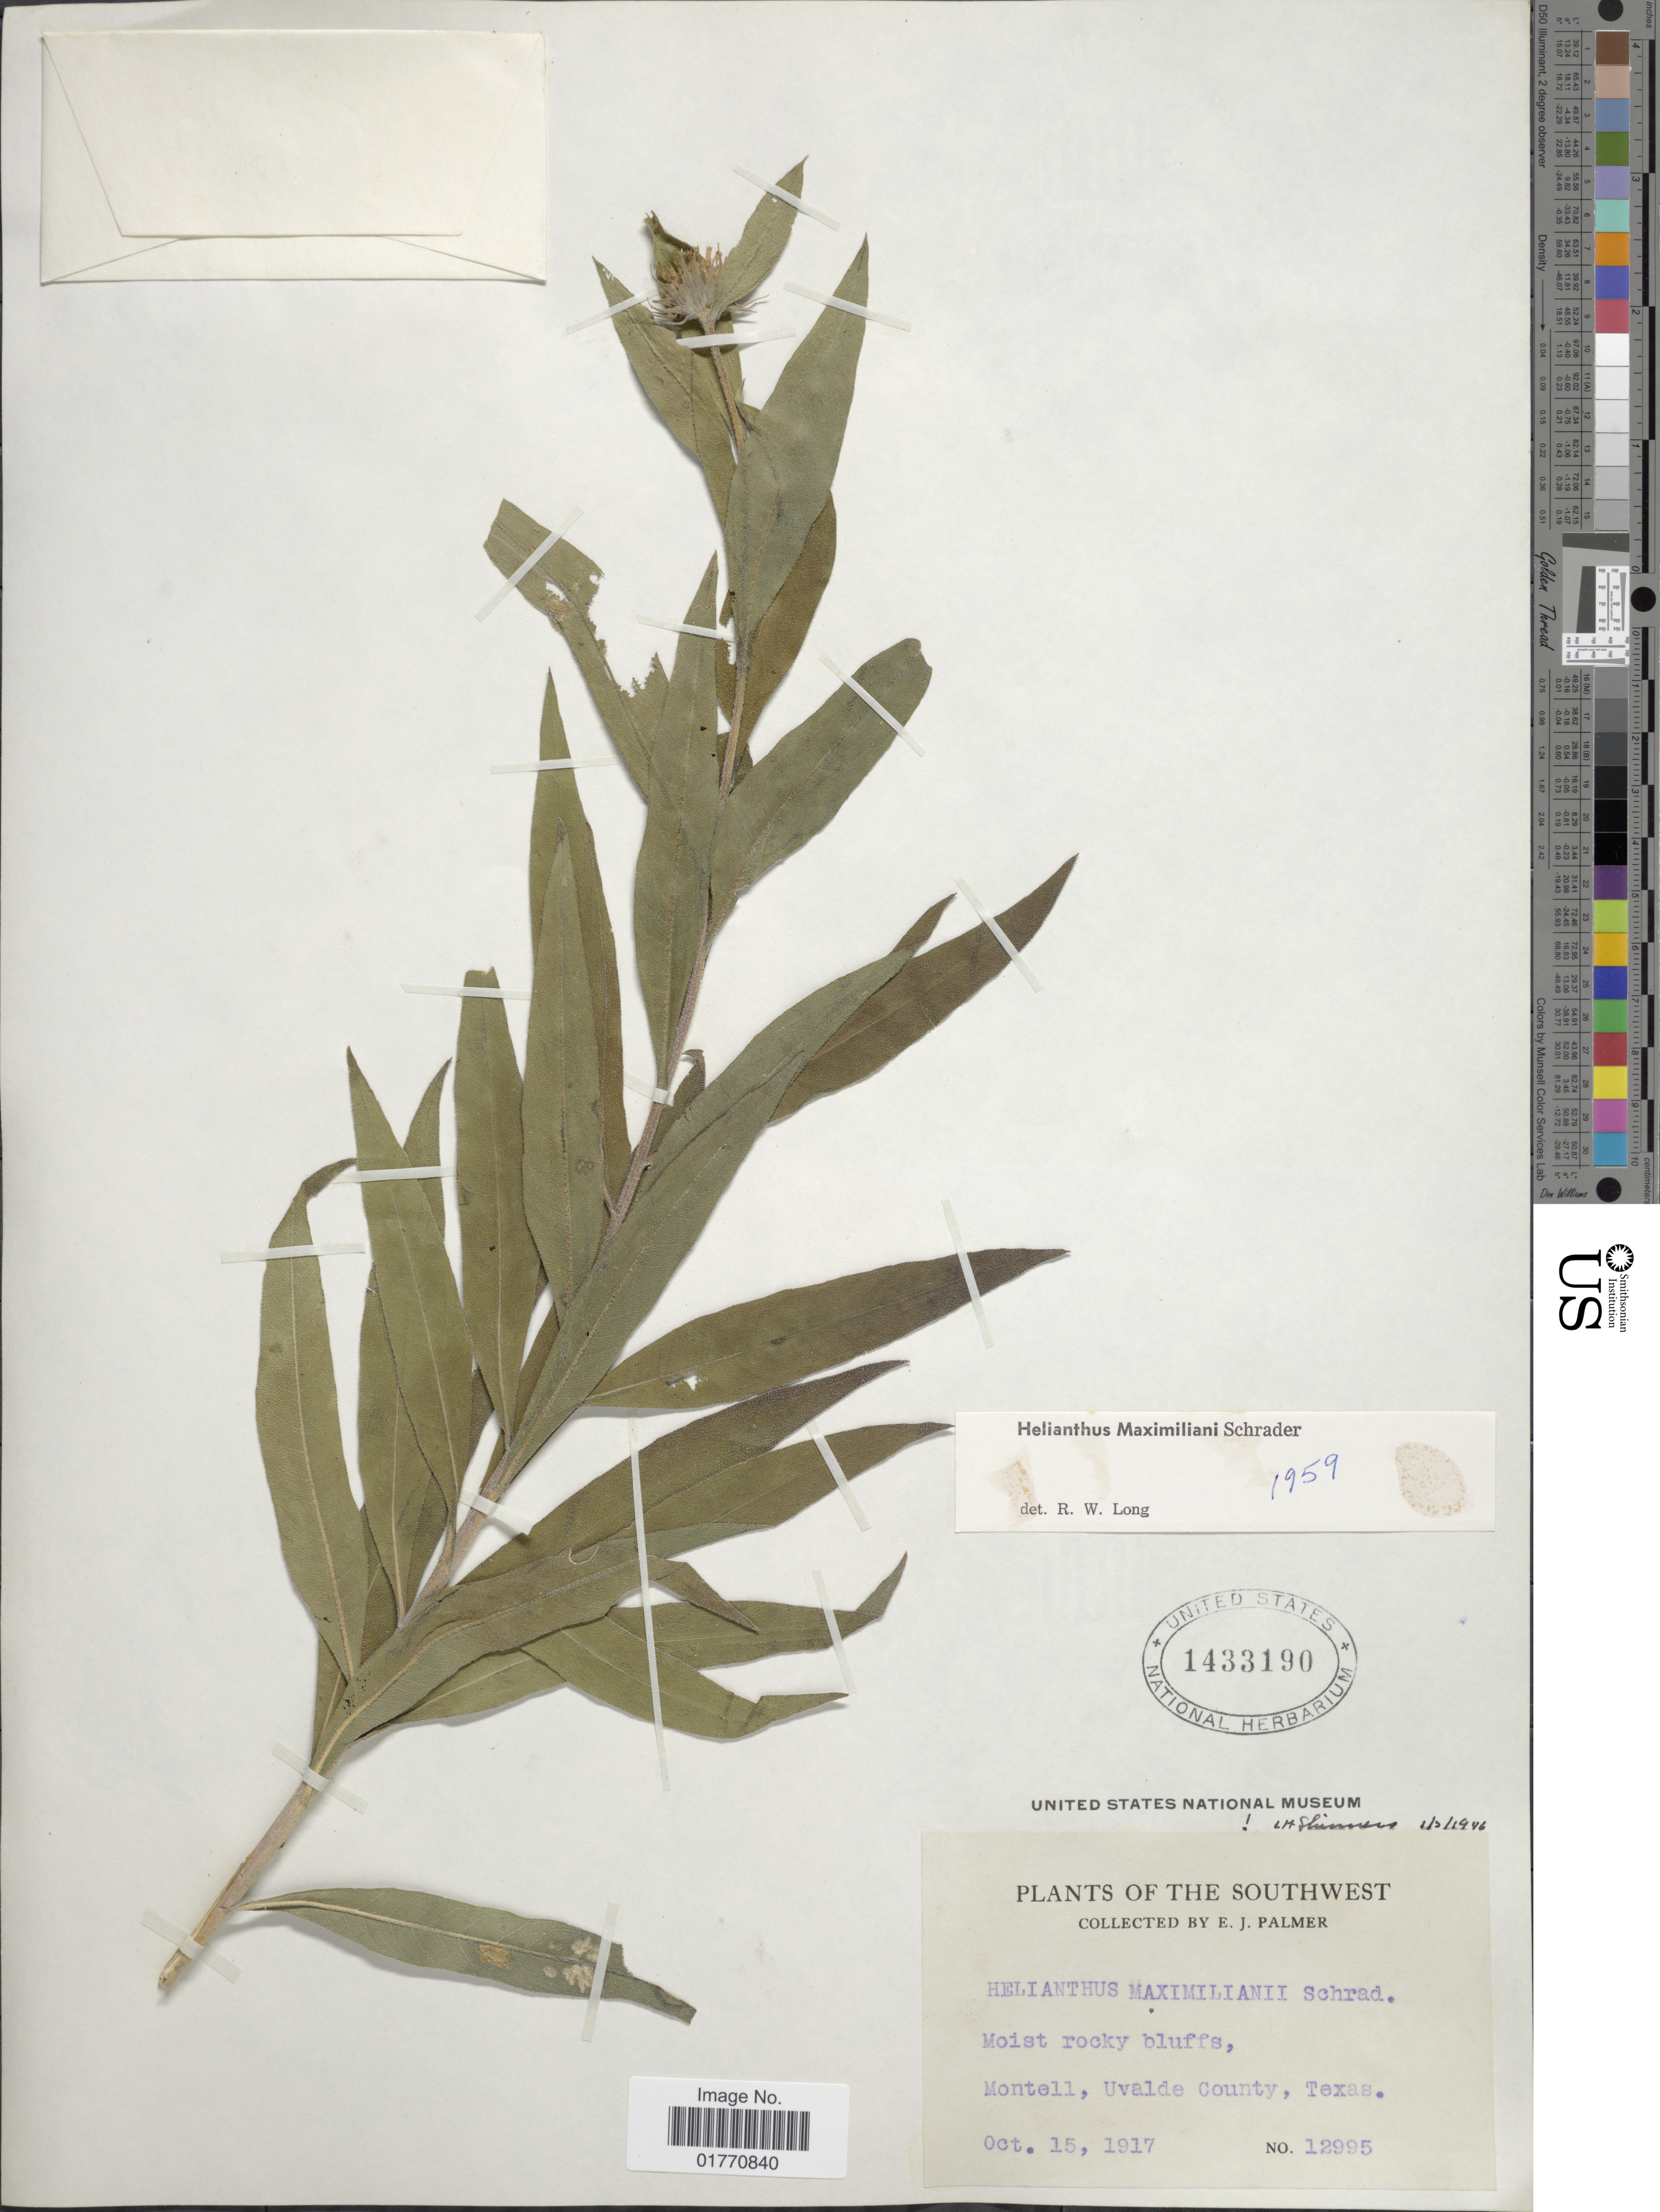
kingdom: Plantae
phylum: Tracheophyta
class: Magnoliopsida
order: Asterales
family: Asteraceae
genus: Helianthus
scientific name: Helianthus maximiliani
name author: Schrad.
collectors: E. J. Palmer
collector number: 12995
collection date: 1917-10-15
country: United States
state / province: Texas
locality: The Southwest, moist rocky bluffs, Montell, Uvalde County.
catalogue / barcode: US 1433190